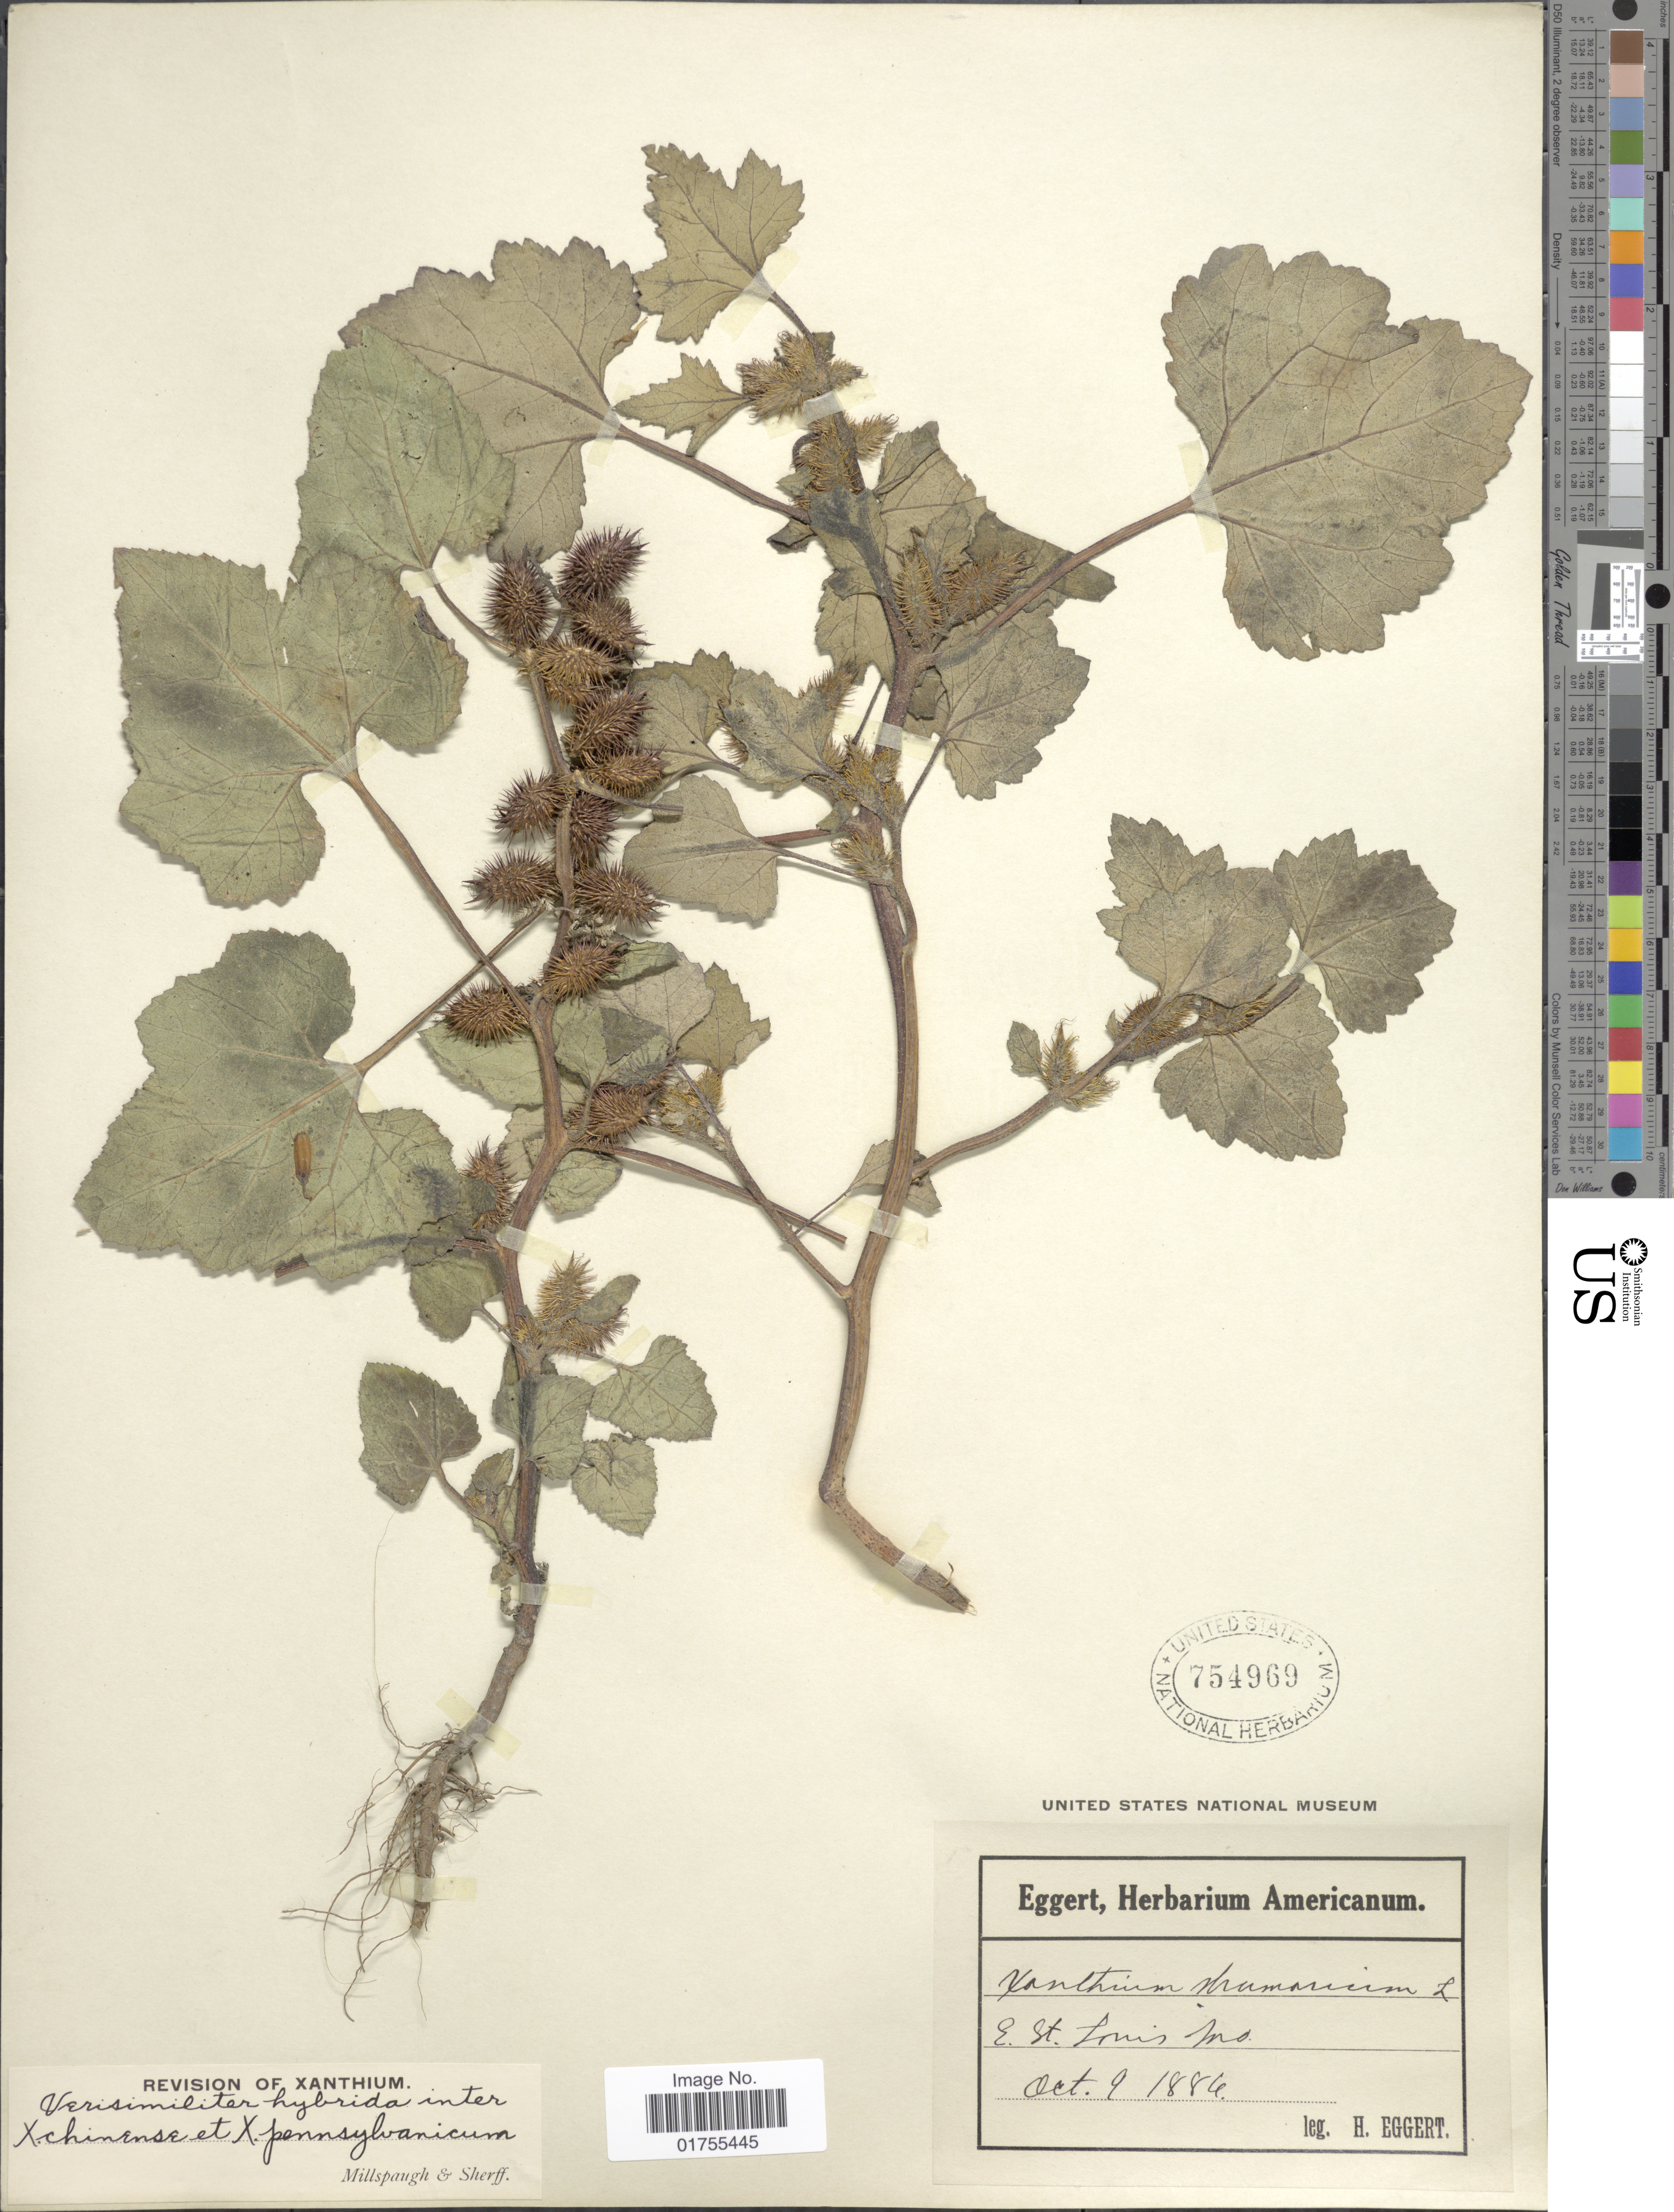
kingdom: Plantae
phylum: Tracheophyta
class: Magnoliopsida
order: Asterales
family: Asteraceae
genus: Xanthium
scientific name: Xanthium sp.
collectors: H. Eggert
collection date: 1884-10-09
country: United States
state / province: Missouri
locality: E. St. Louis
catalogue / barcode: US 754969